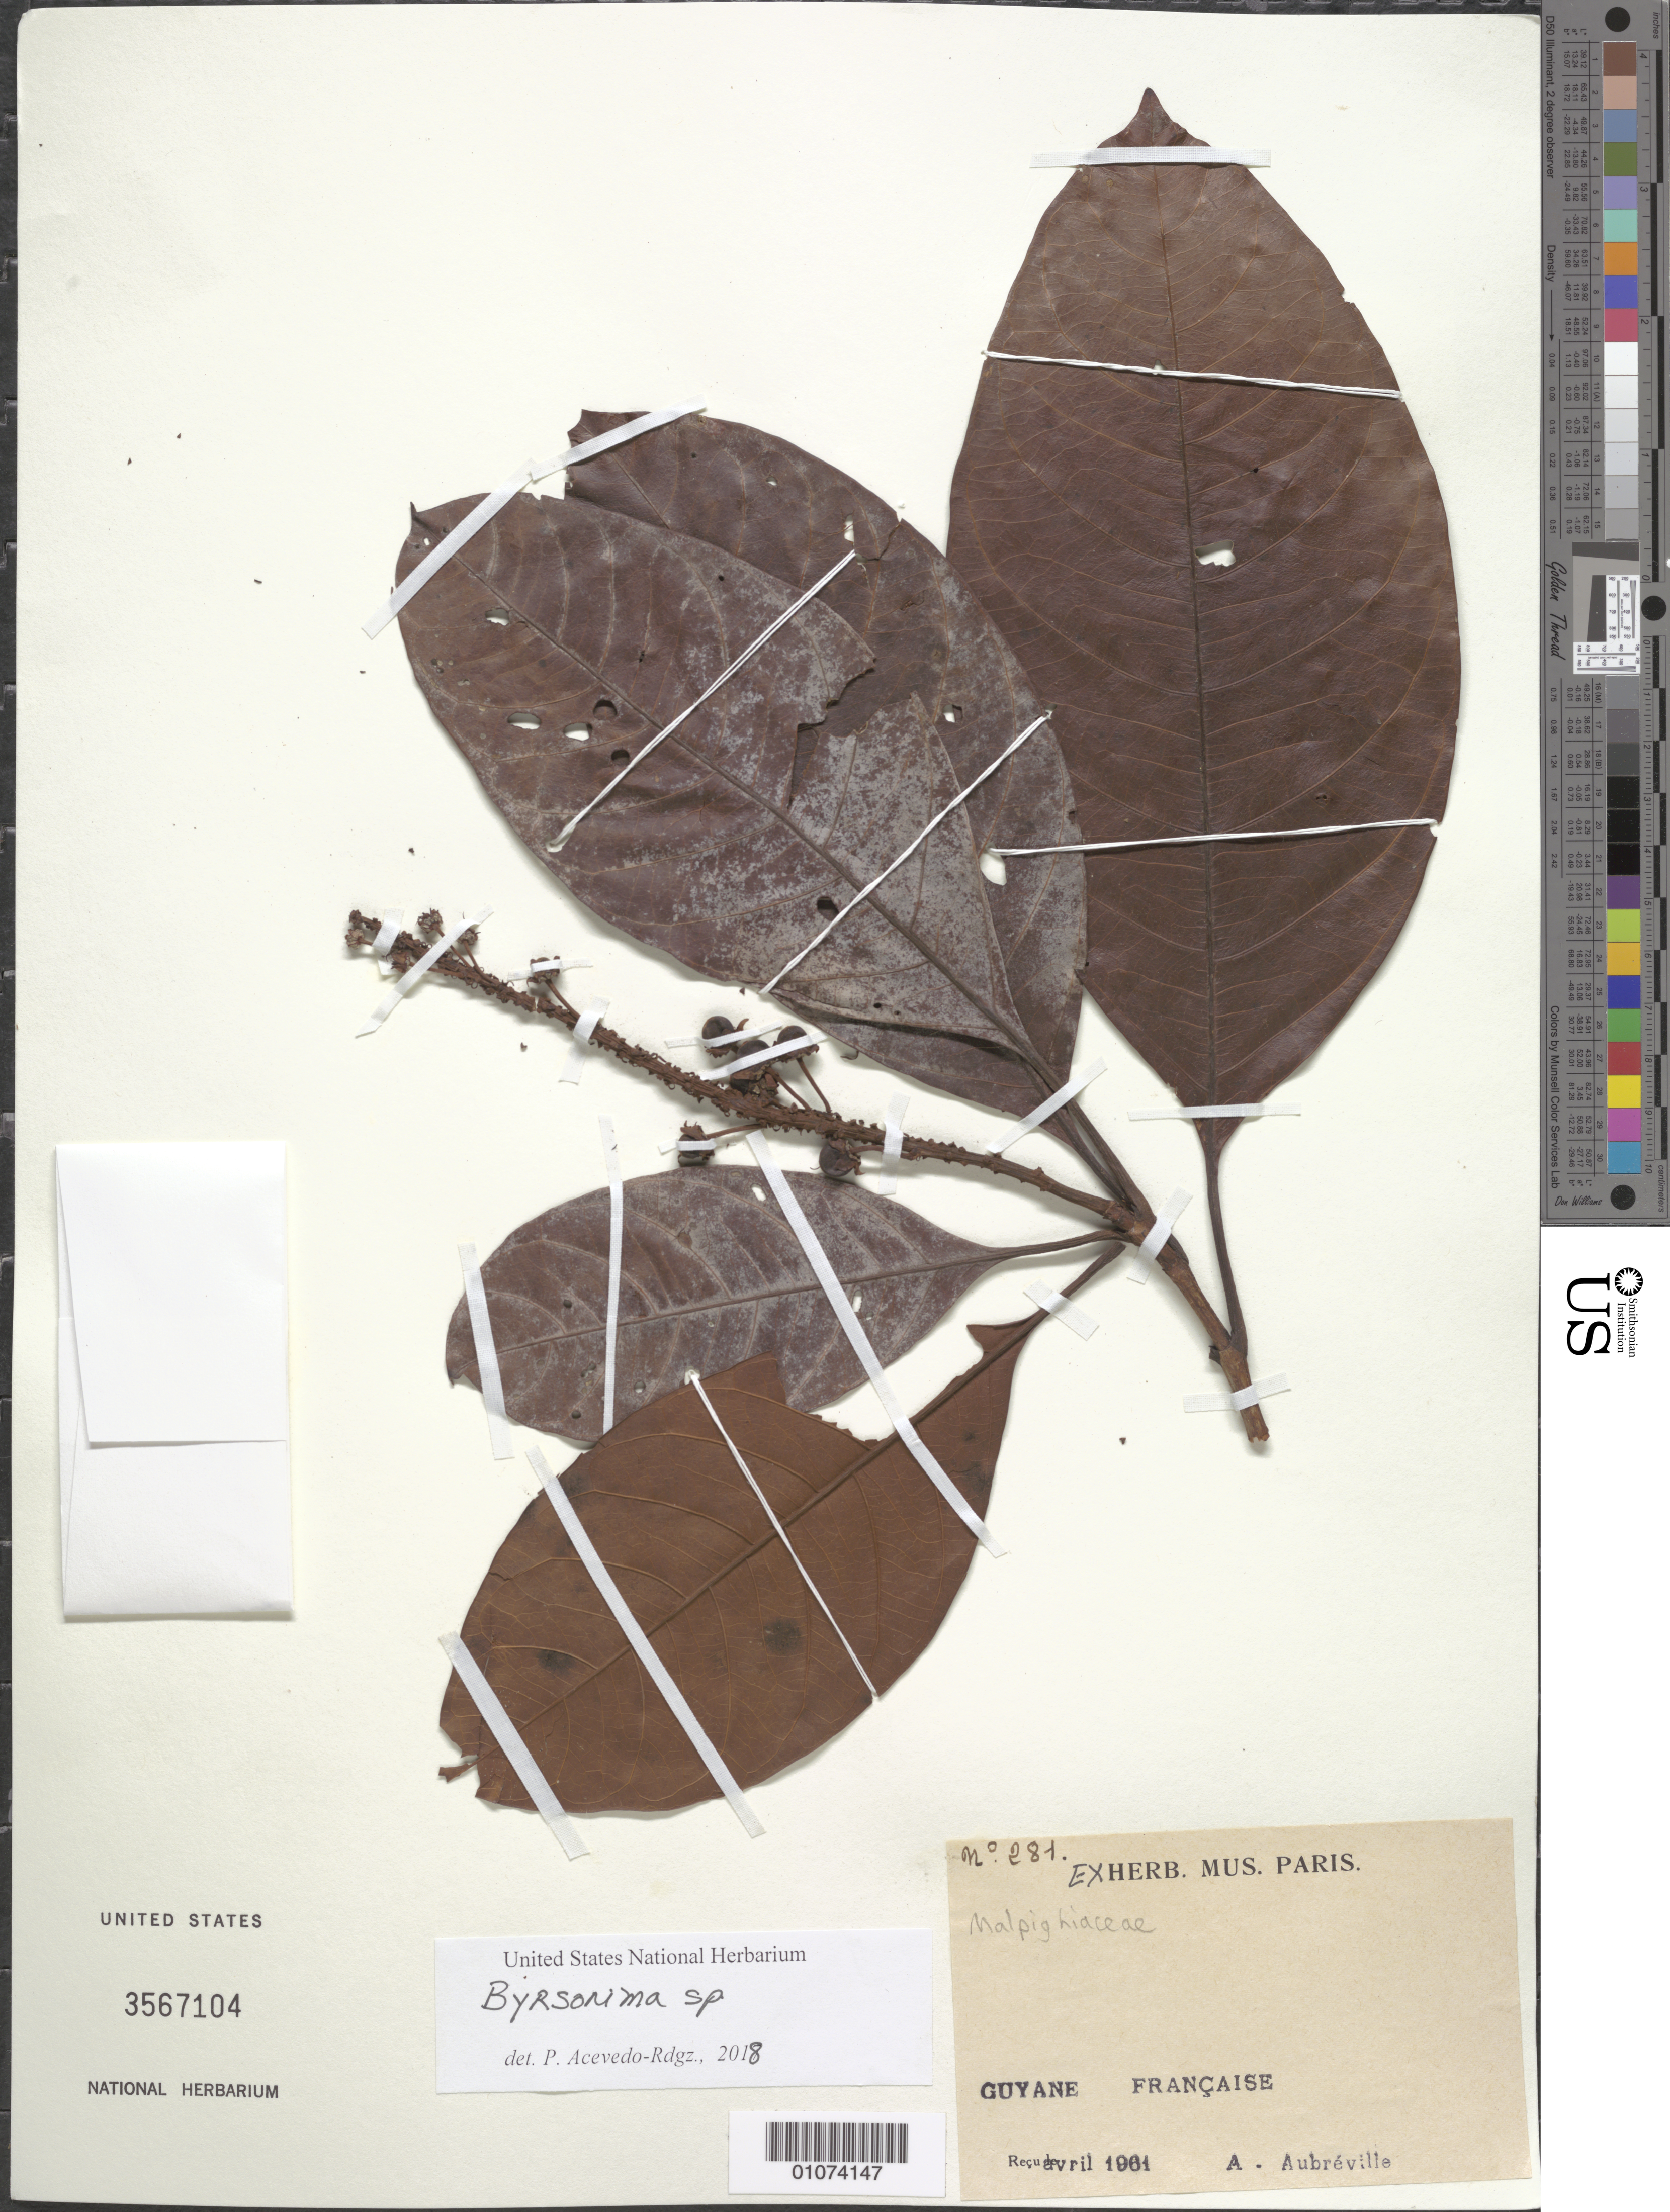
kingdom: Plantae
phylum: Tracheophyta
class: Magnoliopsida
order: Malpighiales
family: Malpighiaceae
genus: Byrsonima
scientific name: Byrsonima sp.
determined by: Acevedo-Rodríguez, P.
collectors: A. Aubréville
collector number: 281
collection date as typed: Apr-61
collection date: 1961-04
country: French Guiana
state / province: Inini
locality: Bélizon, Comté R.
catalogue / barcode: US 3567104